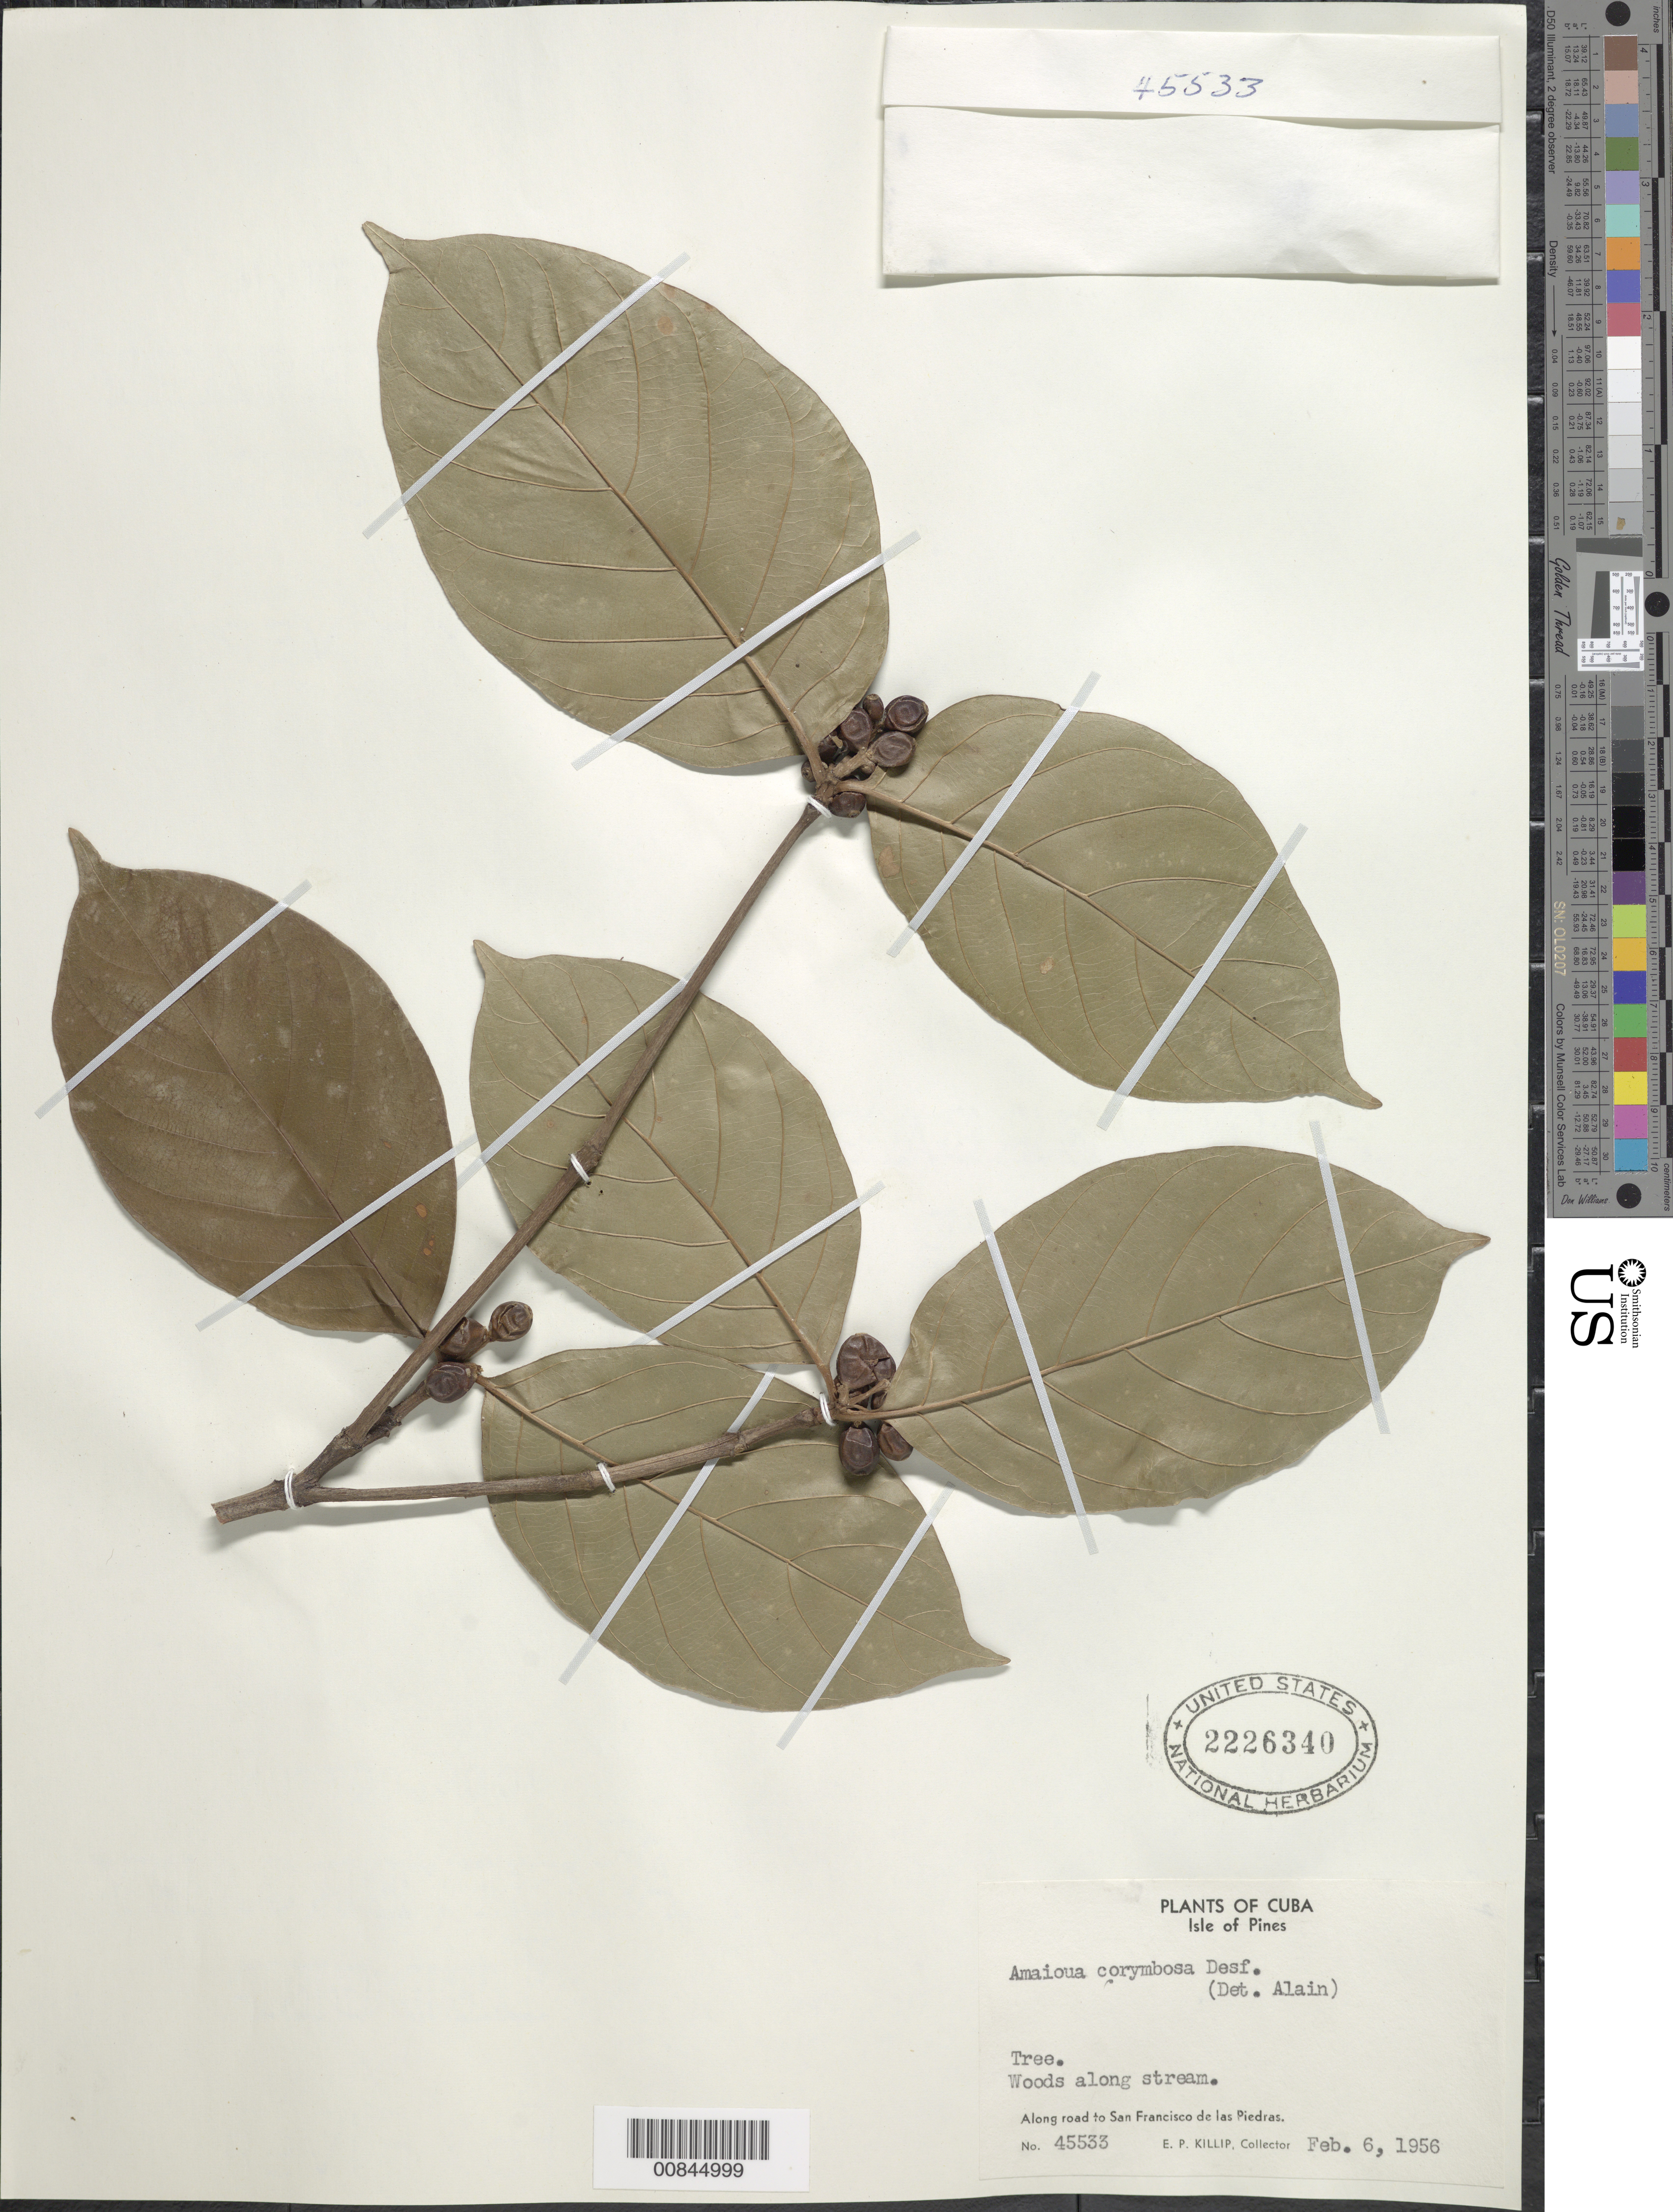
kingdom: Plantae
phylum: Tracheophyta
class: Magnoliopsida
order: Gentianales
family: Rubiaceae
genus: Amaioua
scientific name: Amaioua corymbosa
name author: Kunth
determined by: Liogier, Alain H.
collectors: E. P. Killip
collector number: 45533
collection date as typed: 06 Feb 1956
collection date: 1956-02-06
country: Cuba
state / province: Isla de La Juventud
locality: Along road to San Francisco de las Piedras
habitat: Woods along stream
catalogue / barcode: US 2226340